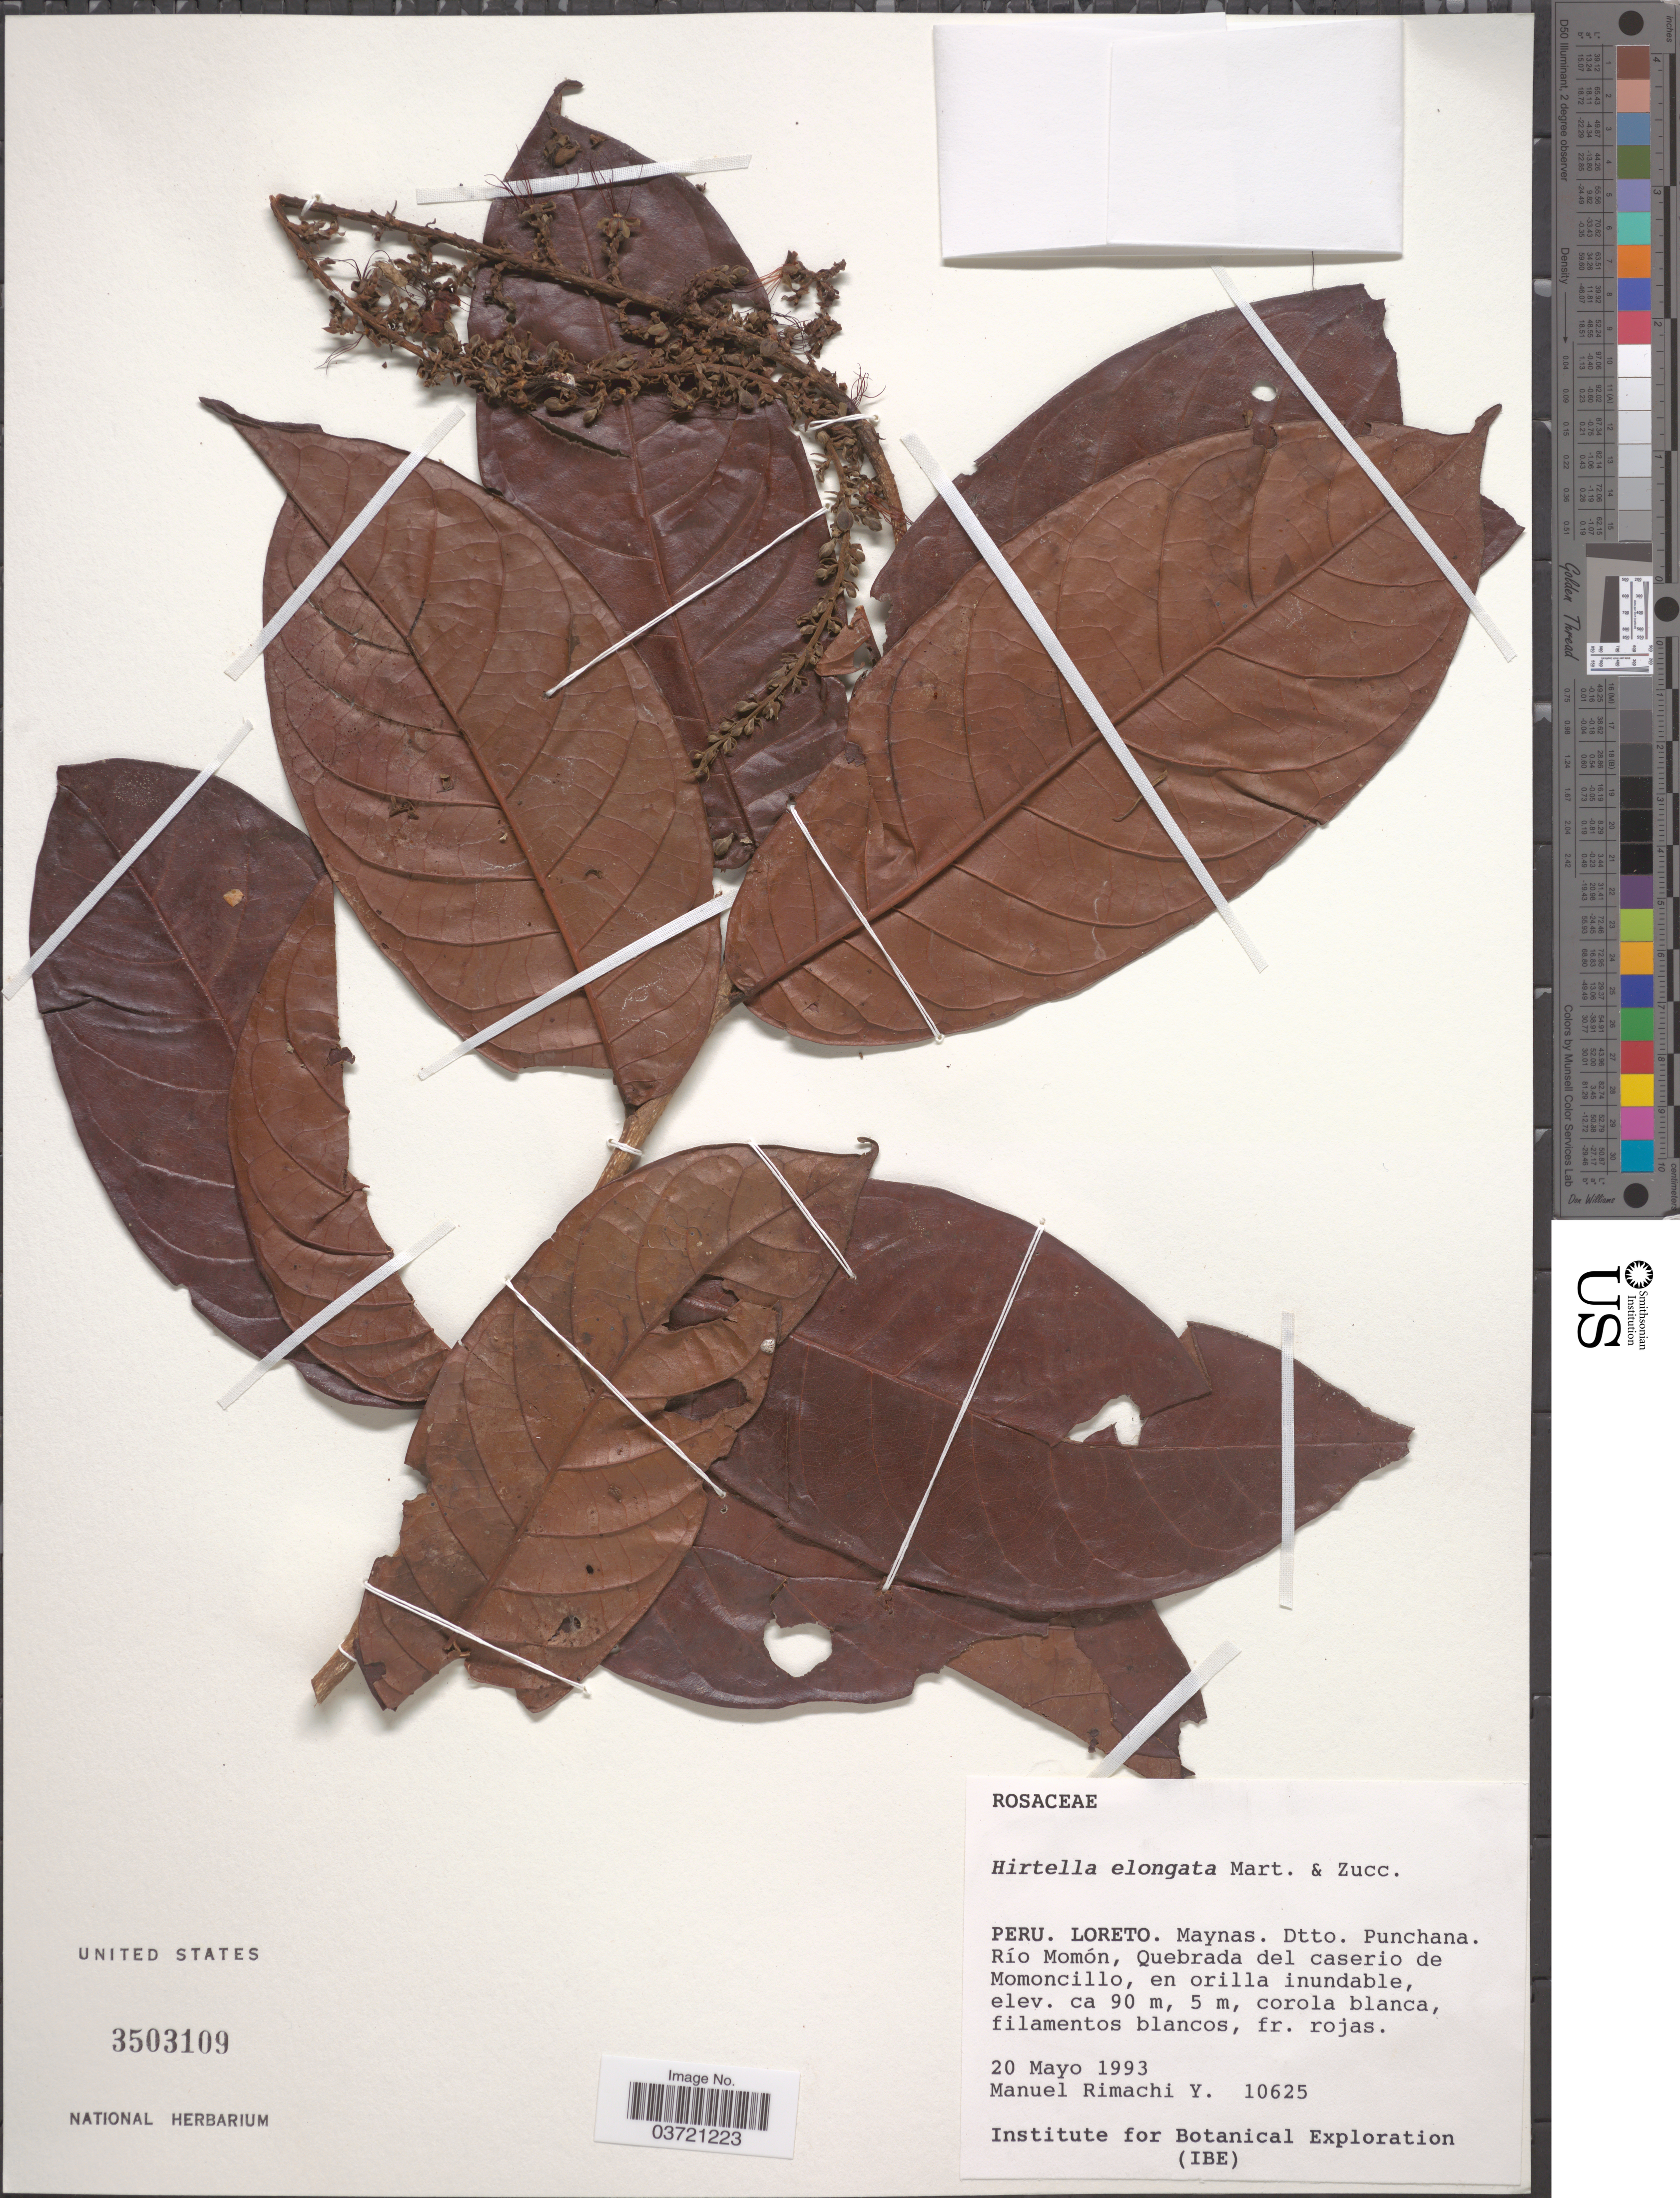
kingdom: Plantae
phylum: Tracheophyta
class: Magnoliopsida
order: Malpighiales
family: Chrysobalanaceae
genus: Hirtella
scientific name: Hirtella elongata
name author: Mart. & Zucc.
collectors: M. Rimachi Y.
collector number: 10625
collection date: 1993-05-20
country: Peru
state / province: Loreto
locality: Maynas. Dtto. Punchana. Río Momón, Quebrada del caserio de Momoncillo, en orilla inundable.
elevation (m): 90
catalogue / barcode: US 3503109